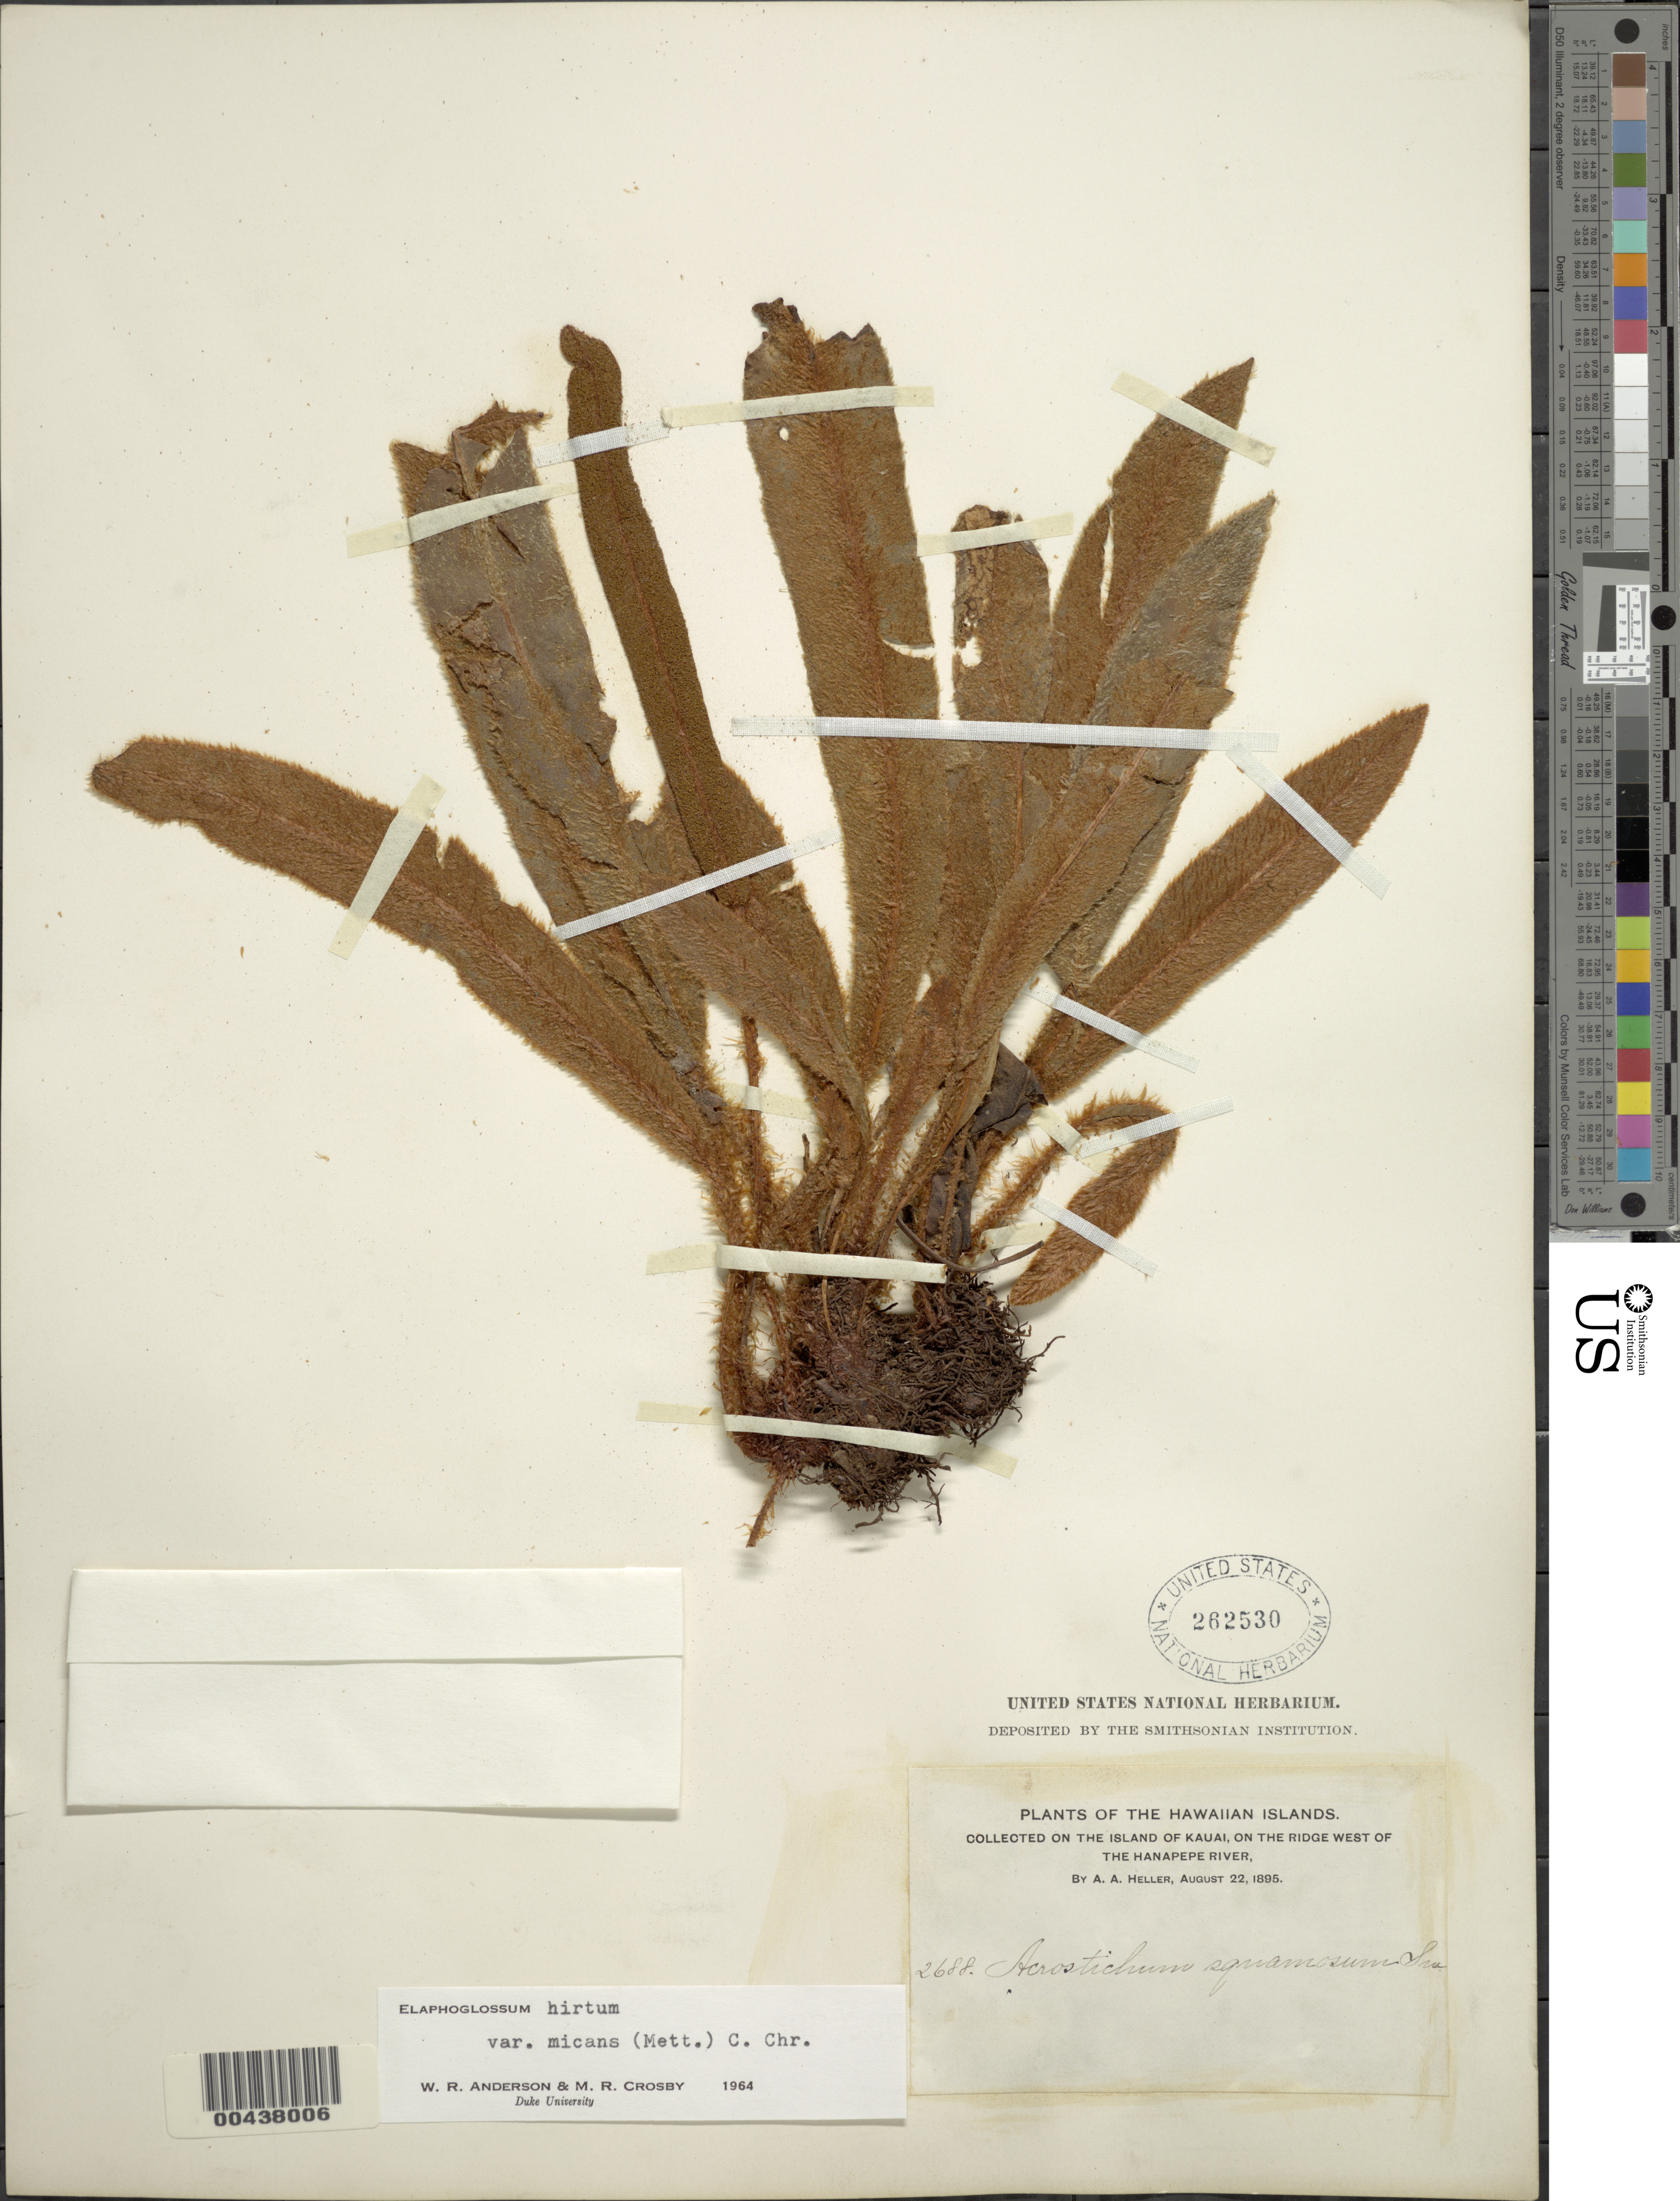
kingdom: Plantae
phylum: Tracheophyta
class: Polypodiopsida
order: Polypodiales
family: Dryopteridaceae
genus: Elaphoglossum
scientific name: Elaphoglossum hirtum var. micans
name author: C. Chr.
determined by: Anderson, W. R.; Crosby, M.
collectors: A. A. Heller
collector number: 2688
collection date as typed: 22 Aug 1895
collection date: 1895-08-22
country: United States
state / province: Hawaii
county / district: Kauai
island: Kaua'i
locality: On the ridge W of the Hanapepe River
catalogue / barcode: US 262530